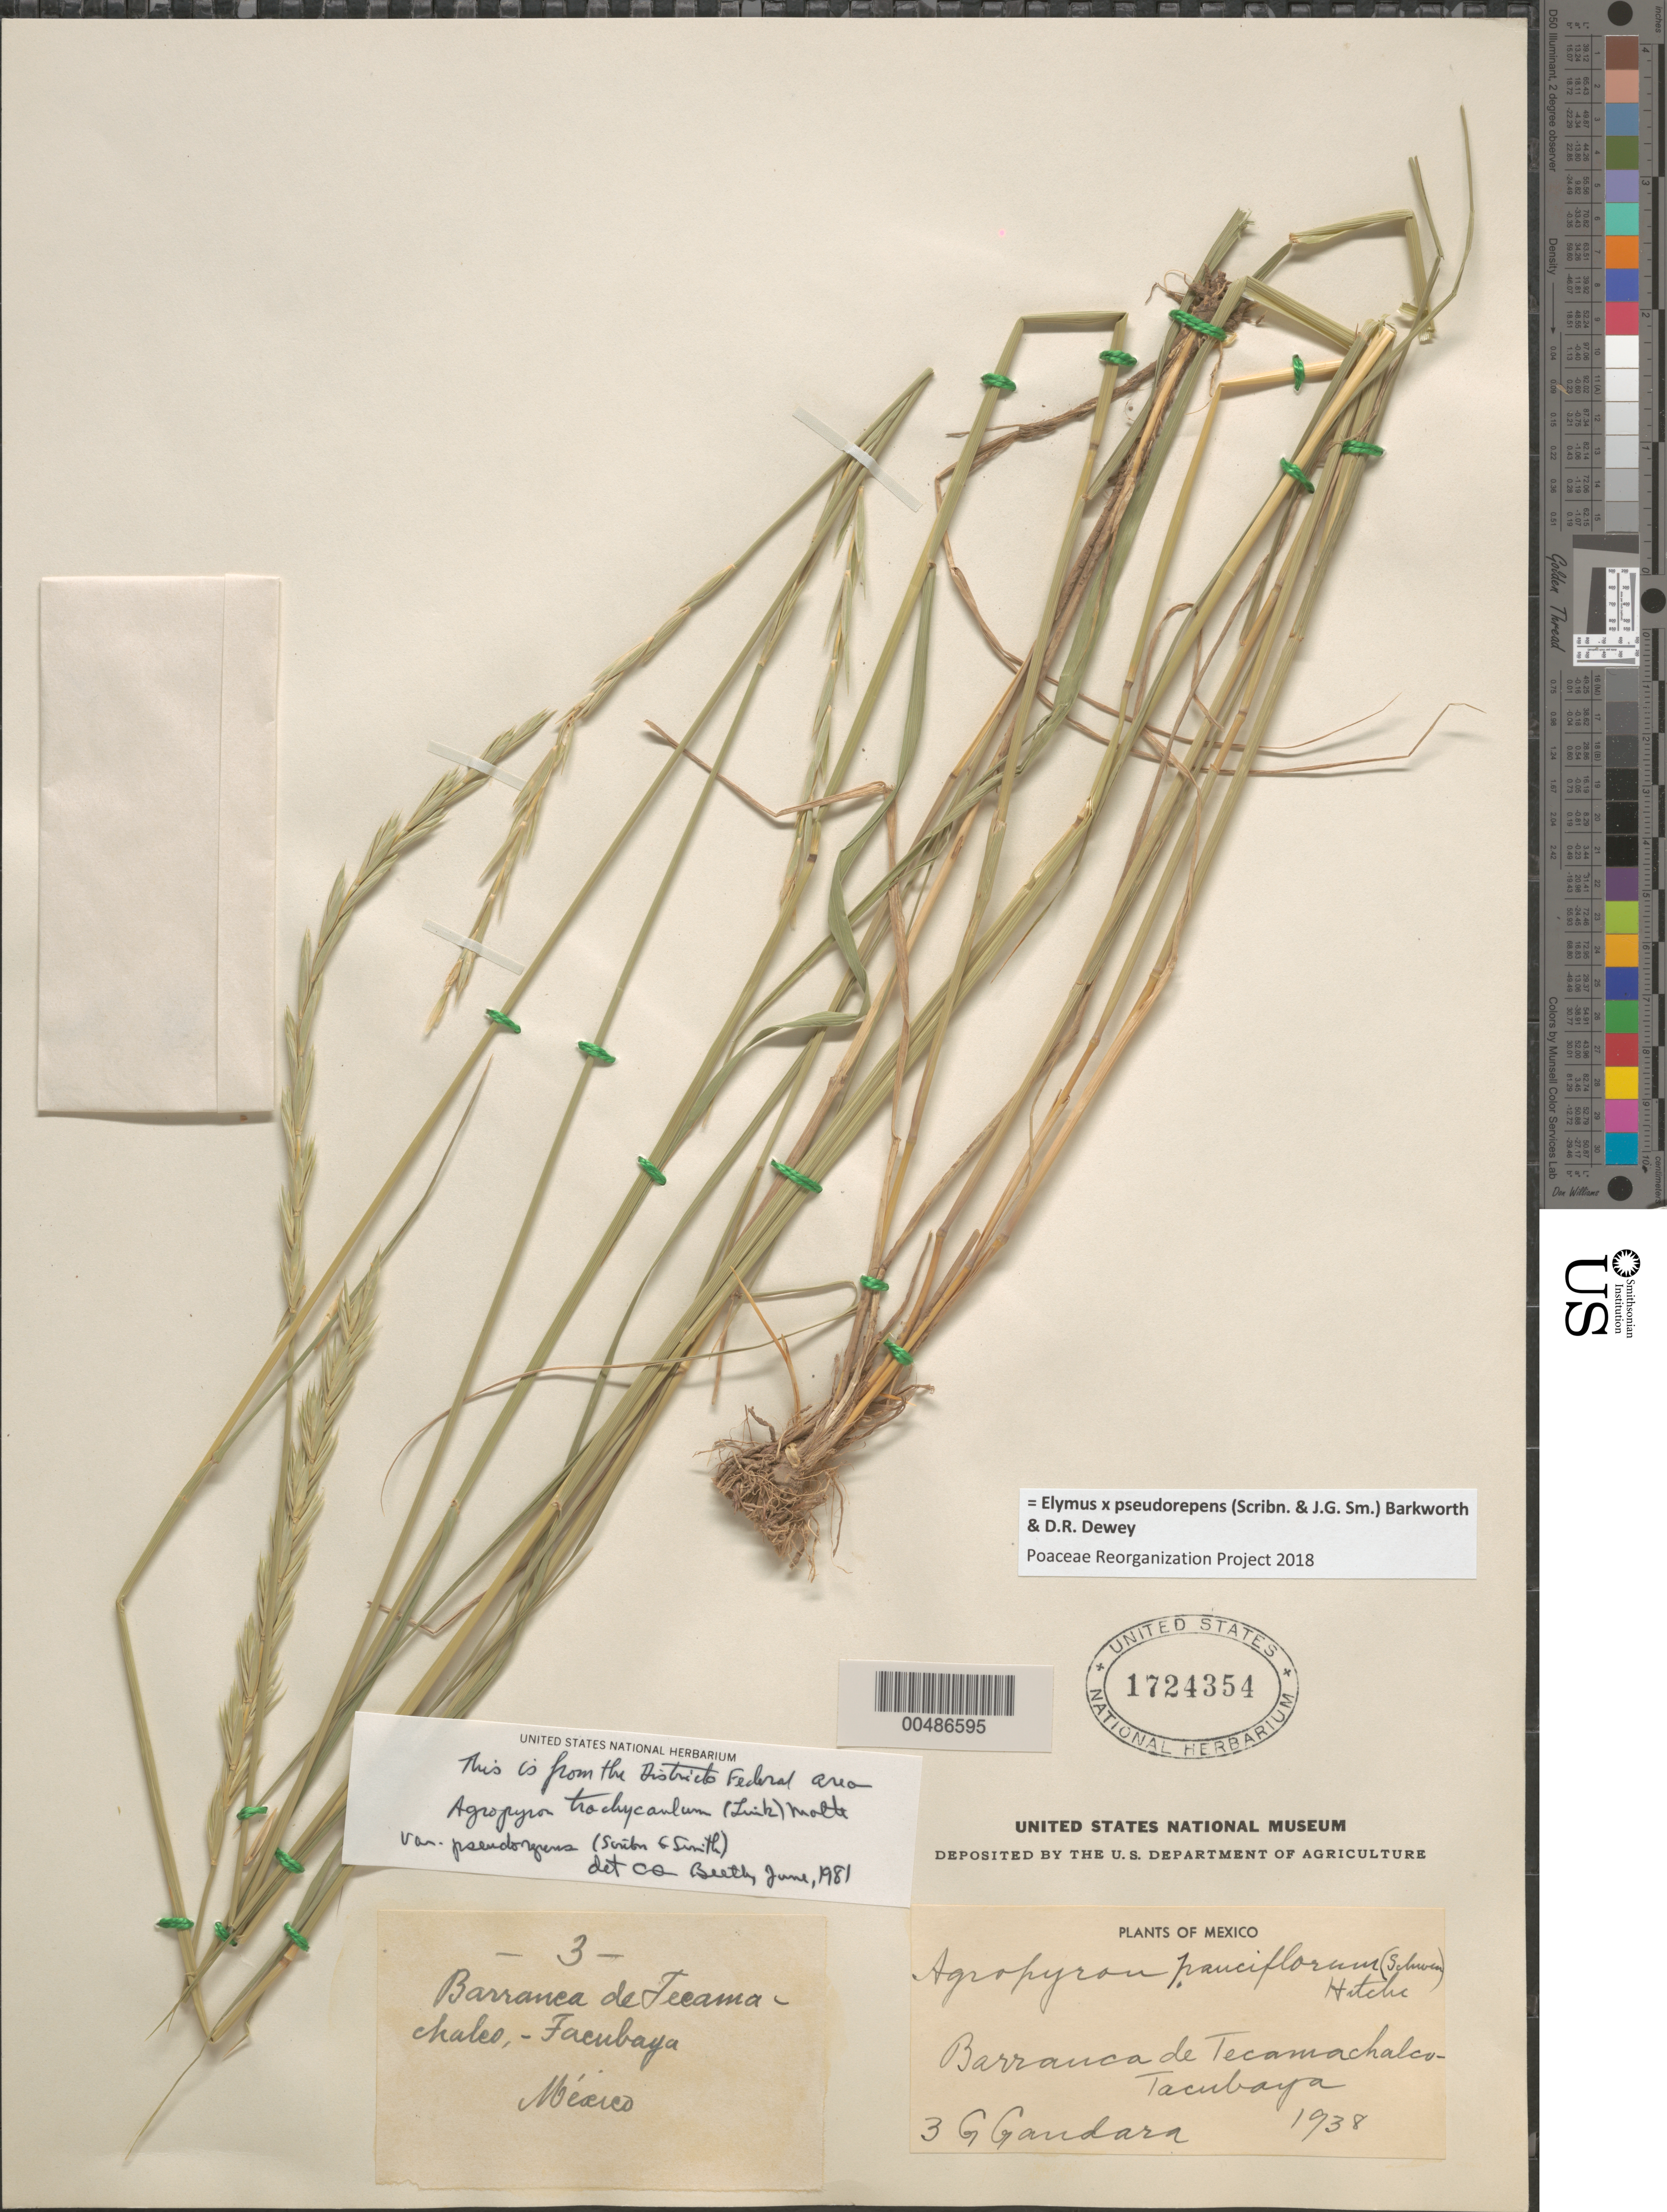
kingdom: Plantae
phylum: Tracheophyta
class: Liliopsida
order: Poales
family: Poaceae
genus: Elymus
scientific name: Elymus x pseudorepens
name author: (Scribn. & J.G. Sm.) Barkworth & Dewey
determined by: Poaceae Reorganization Project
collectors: G. Gandara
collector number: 3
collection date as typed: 1938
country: Mexico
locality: Barranca de Tecamachalco, Tacubaya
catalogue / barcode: US 1724354